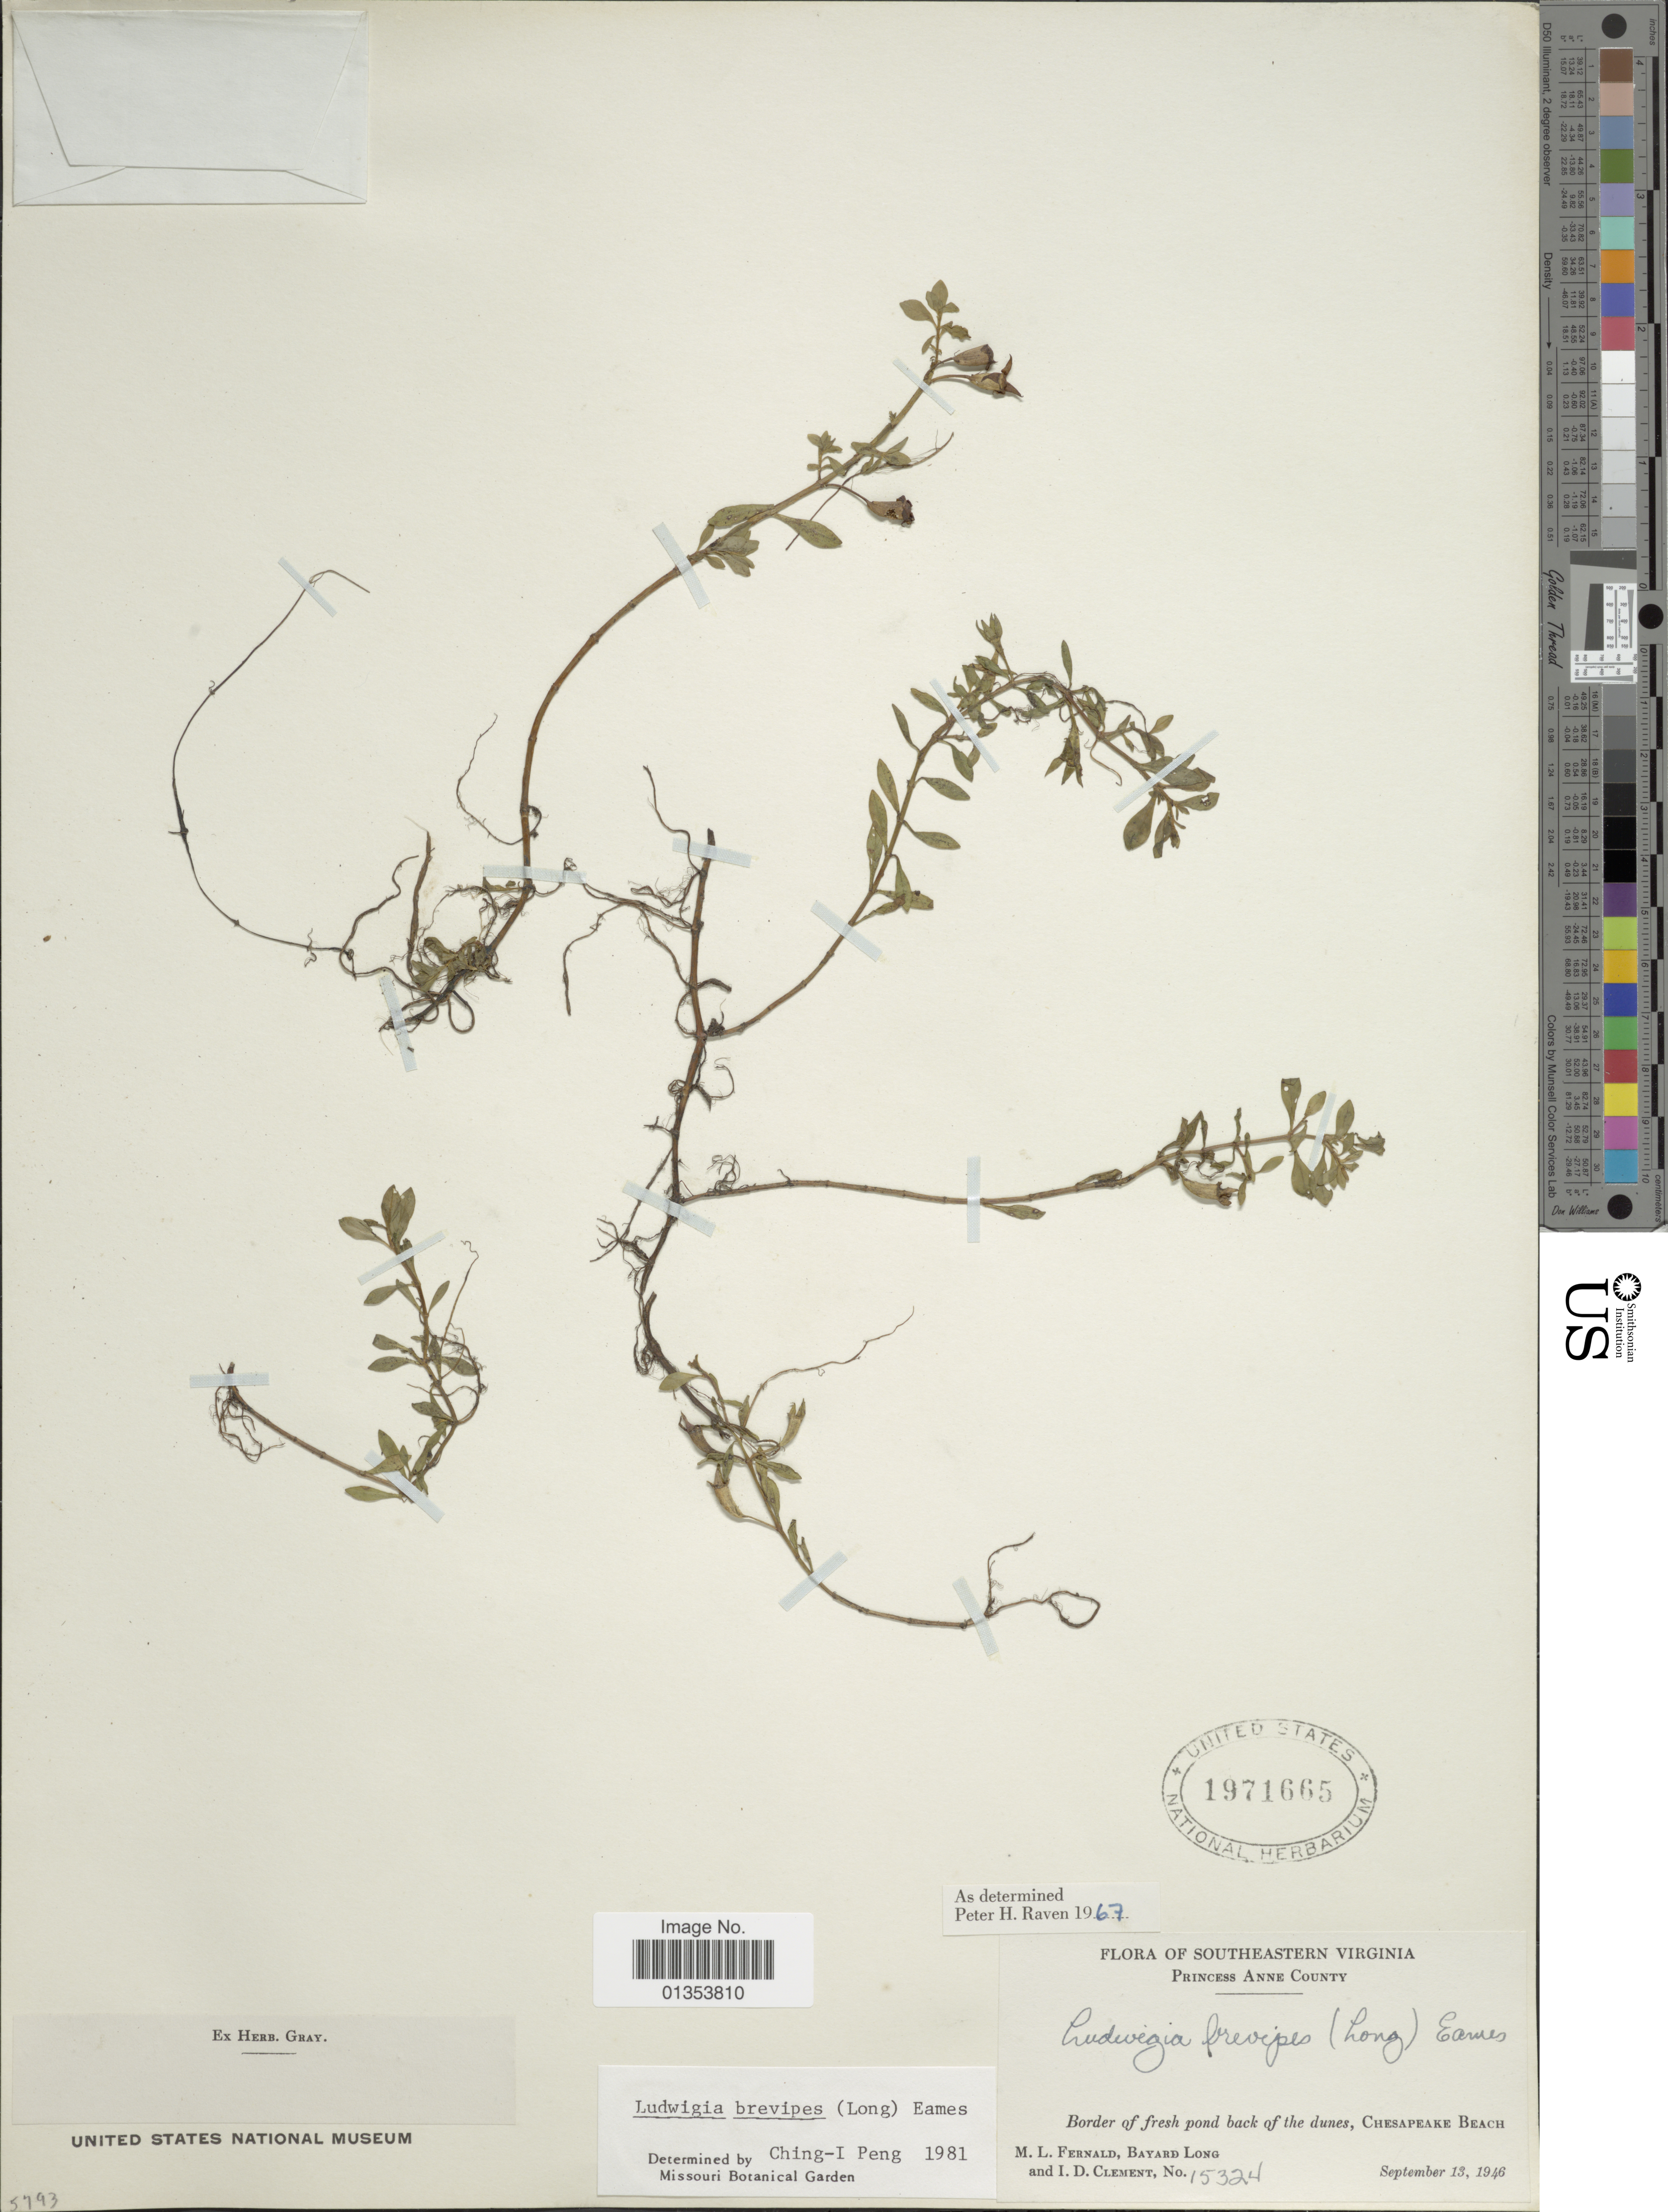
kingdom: Plantae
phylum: Tracheophyta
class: Magnoliopsida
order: Myrtales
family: Onagraceae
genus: Ludwigia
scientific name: Ludwigia brevipes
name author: (Long) Eames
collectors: M. L. Fernald, B. Long & I. Clement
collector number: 15324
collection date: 1946-09-13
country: United States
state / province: Virginia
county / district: City of Virginia Beach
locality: Southeastern Virginia, Princess Anne County, Border of fresh pond back of the dunes, Chesapeake Beach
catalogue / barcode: US 1971665